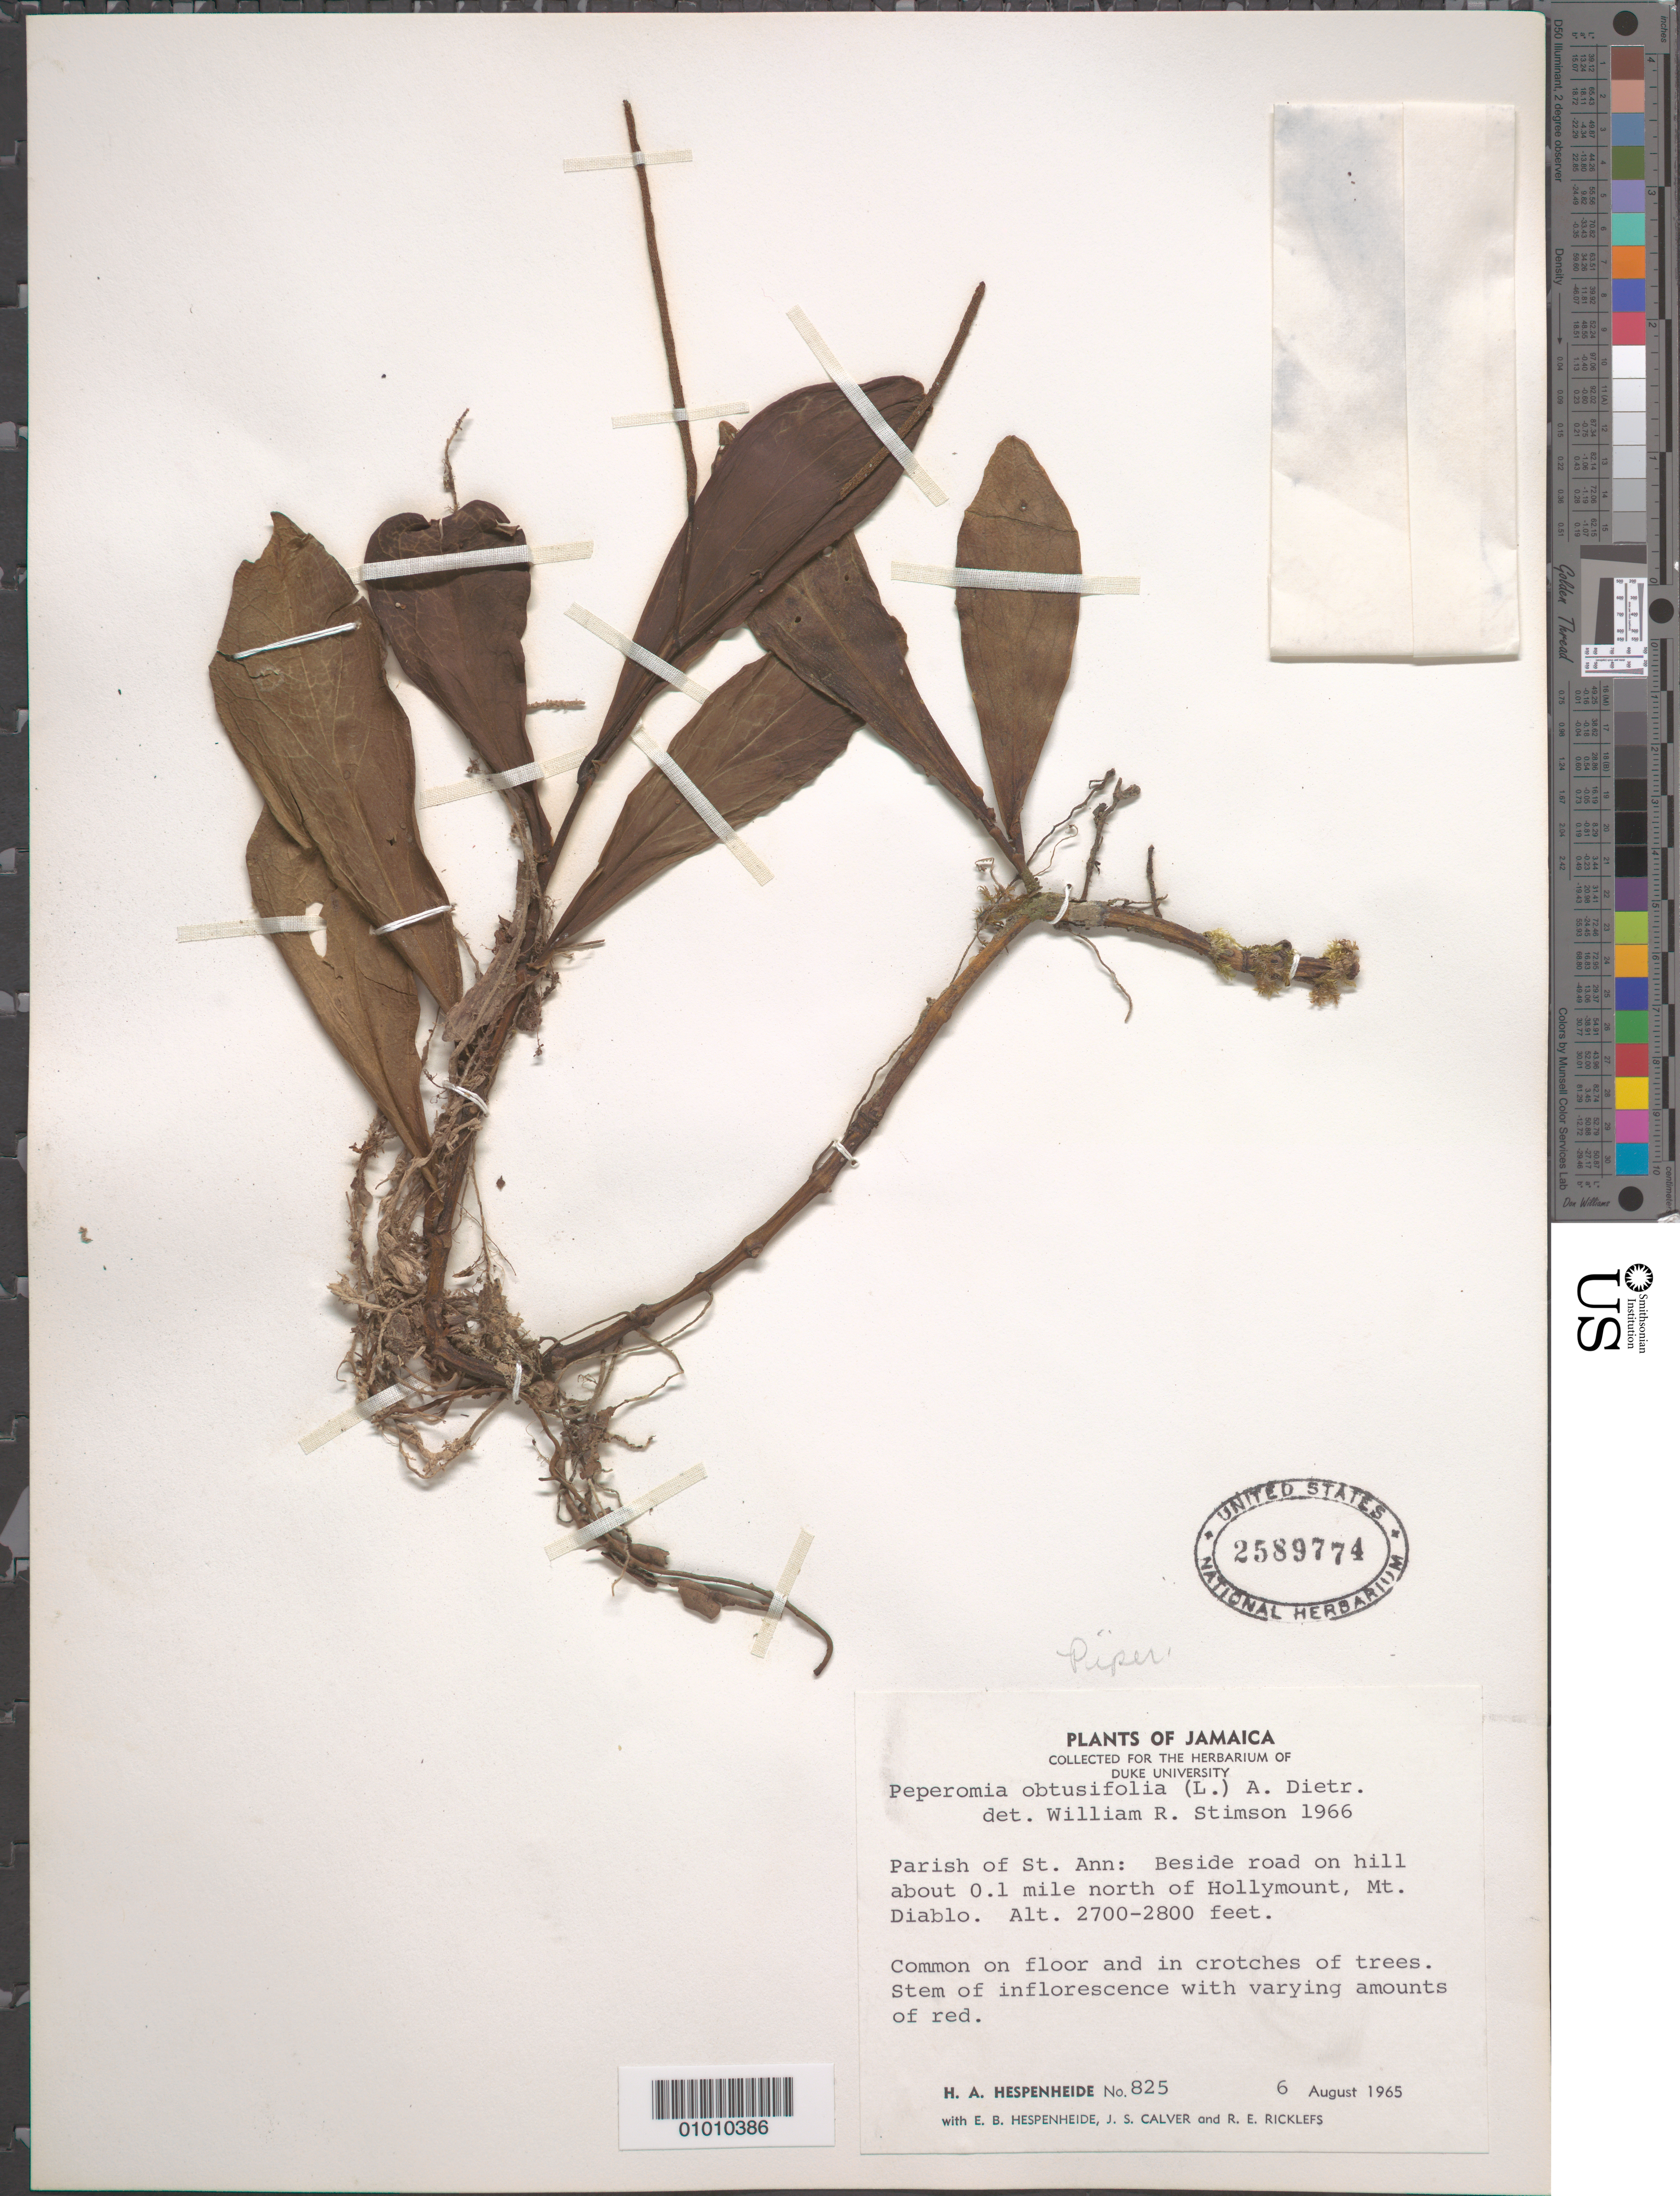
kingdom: Plantae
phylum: Tracheophyta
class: Magnoliopsida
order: Piperales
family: Piperaceae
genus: Peperomia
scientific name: Peperomia obtusifolia var. obtusifolia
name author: (L.) A. Dietr.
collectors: H. A. Hespenheide, J. Calver & R. Ricklefs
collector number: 825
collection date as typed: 06 Apr 1965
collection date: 1965-04-06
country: Jamaica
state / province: Saint Ann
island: Jamaica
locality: Parish of St. Ann: Beside road on hill about .01 mile N of Hollymount, Mt Diablo.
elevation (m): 823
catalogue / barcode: US 2589774